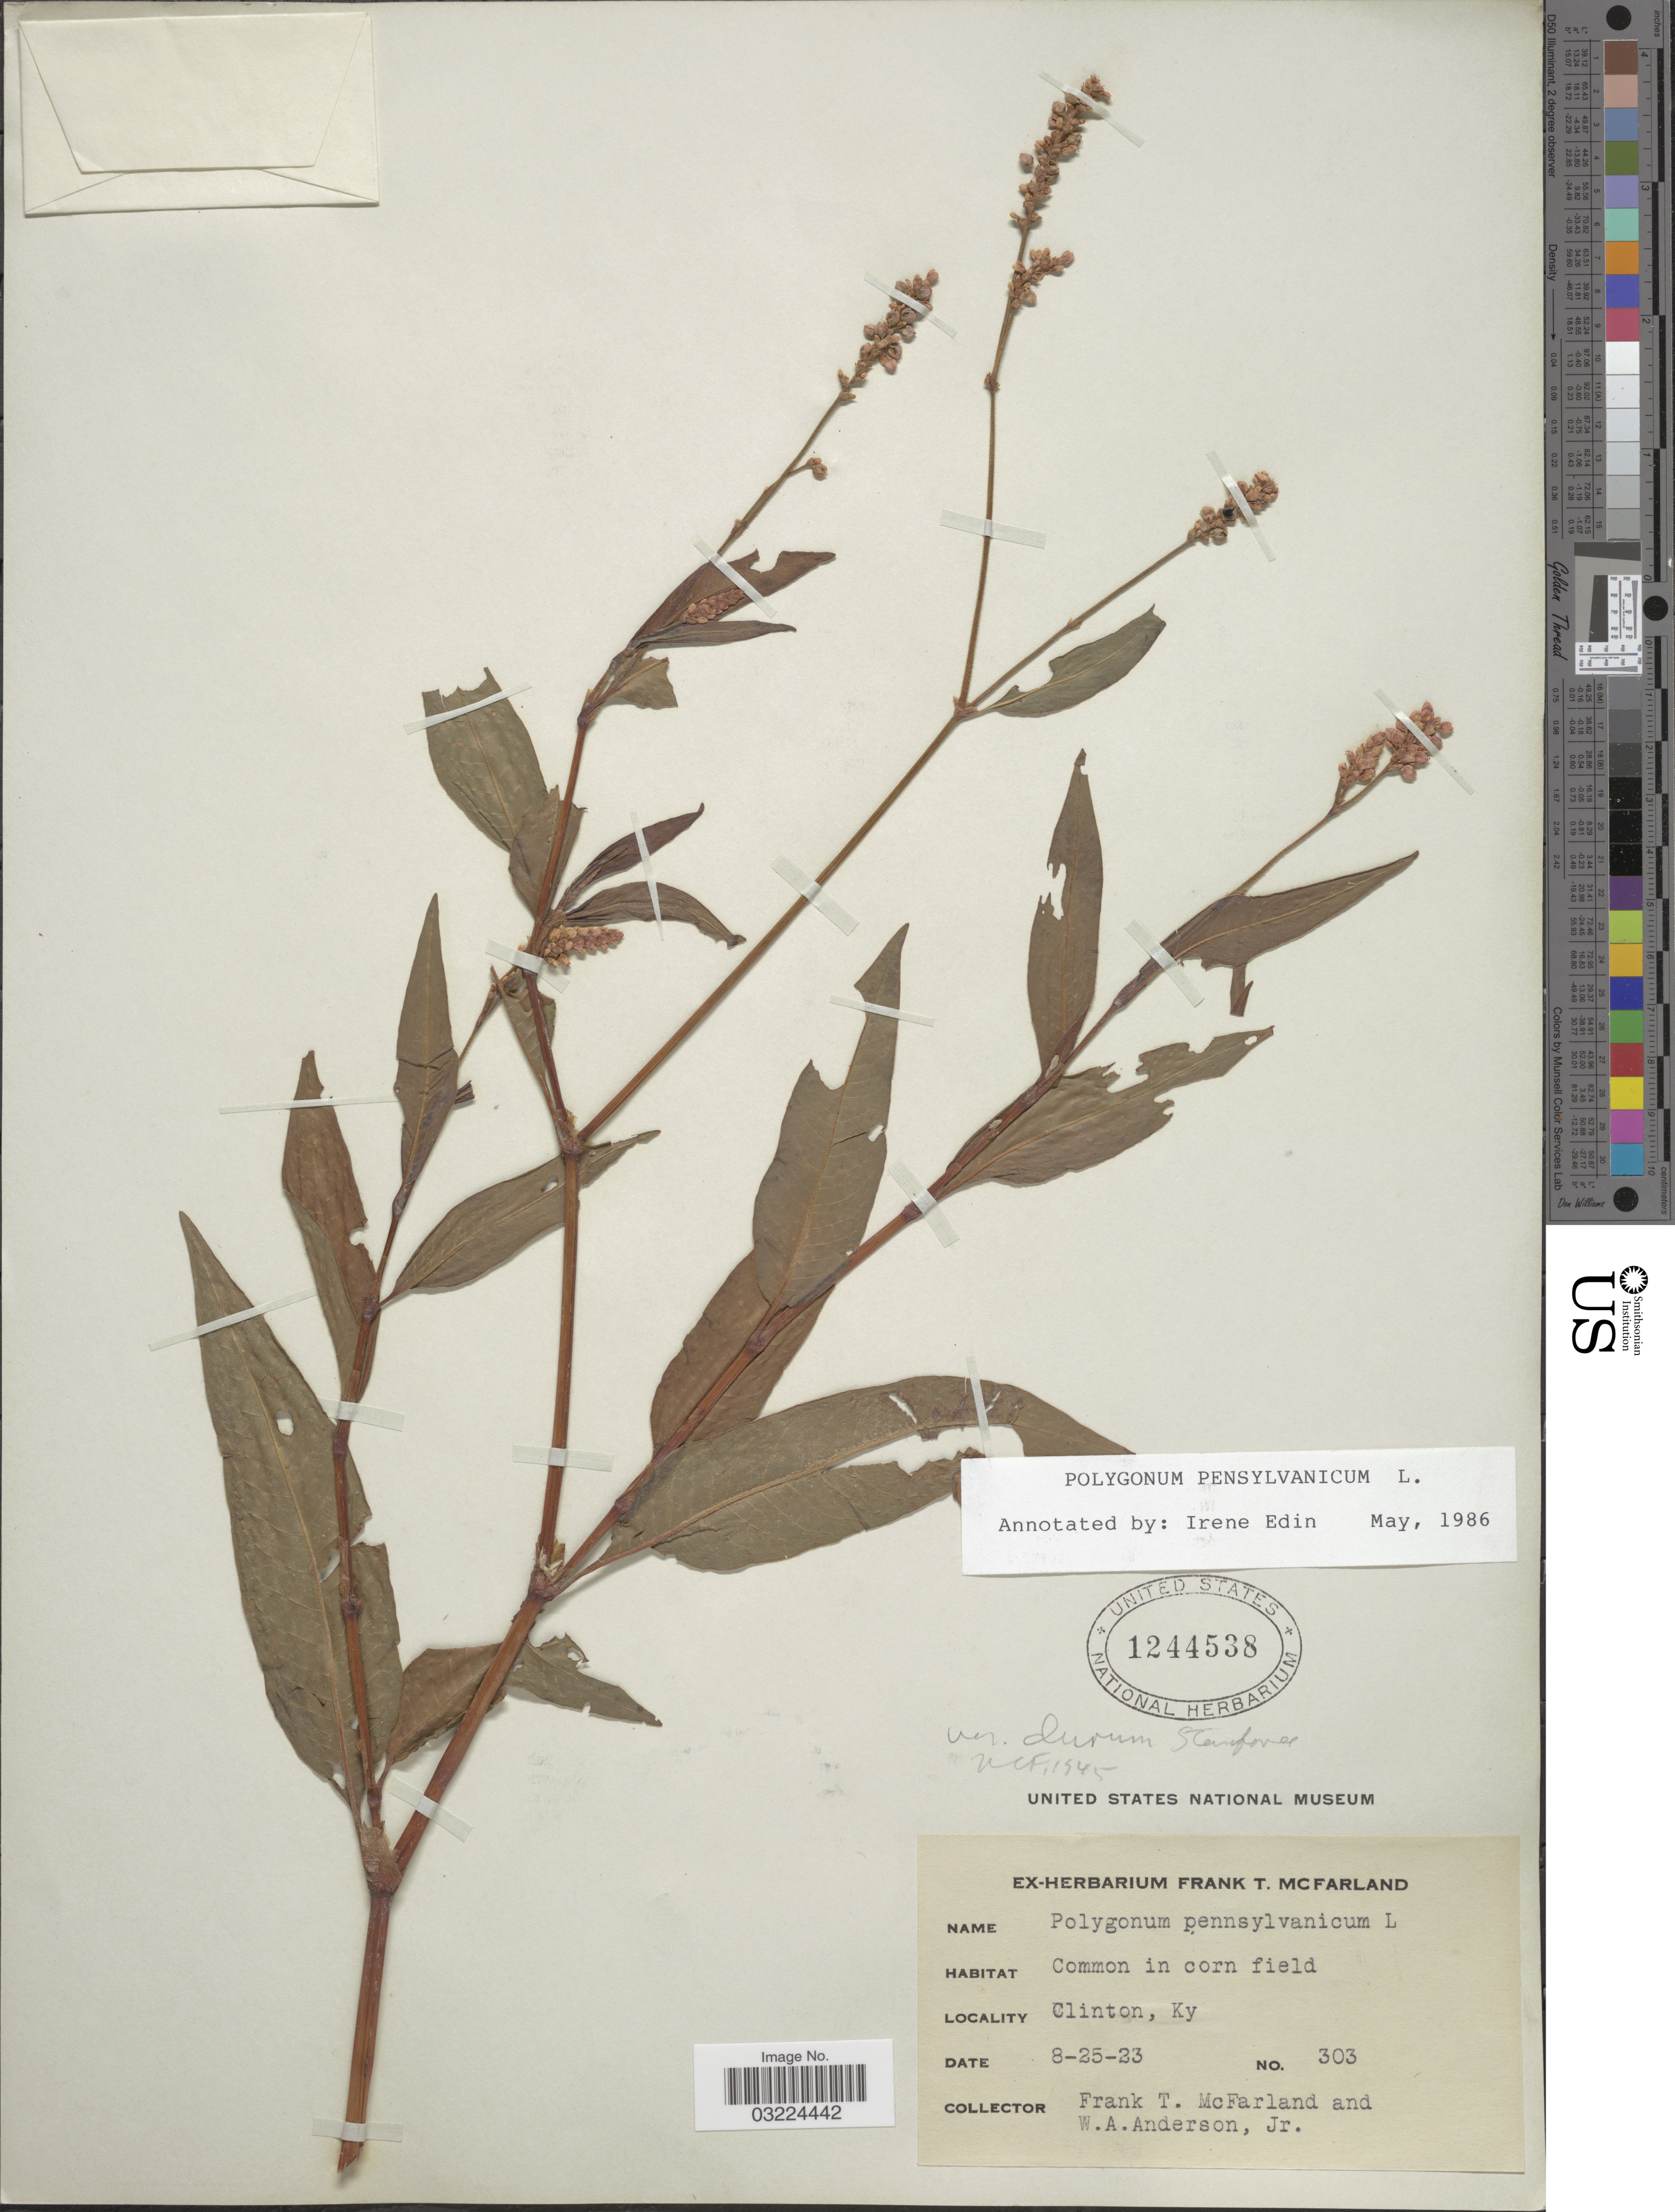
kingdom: Plantae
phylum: Tracheophyta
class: Magnoliopsida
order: Caryophyllales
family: Polygonaceae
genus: Persicaria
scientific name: Persicaria pensylvanica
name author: (L.) M. Gómez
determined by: Atha, D. E.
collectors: F. McFarland & W. A. Anderson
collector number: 303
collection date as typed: Transcribed d/m/y: 25/8/23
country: United States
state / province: Kentucky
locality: Clinton, Ky.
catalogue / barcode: US 1244538